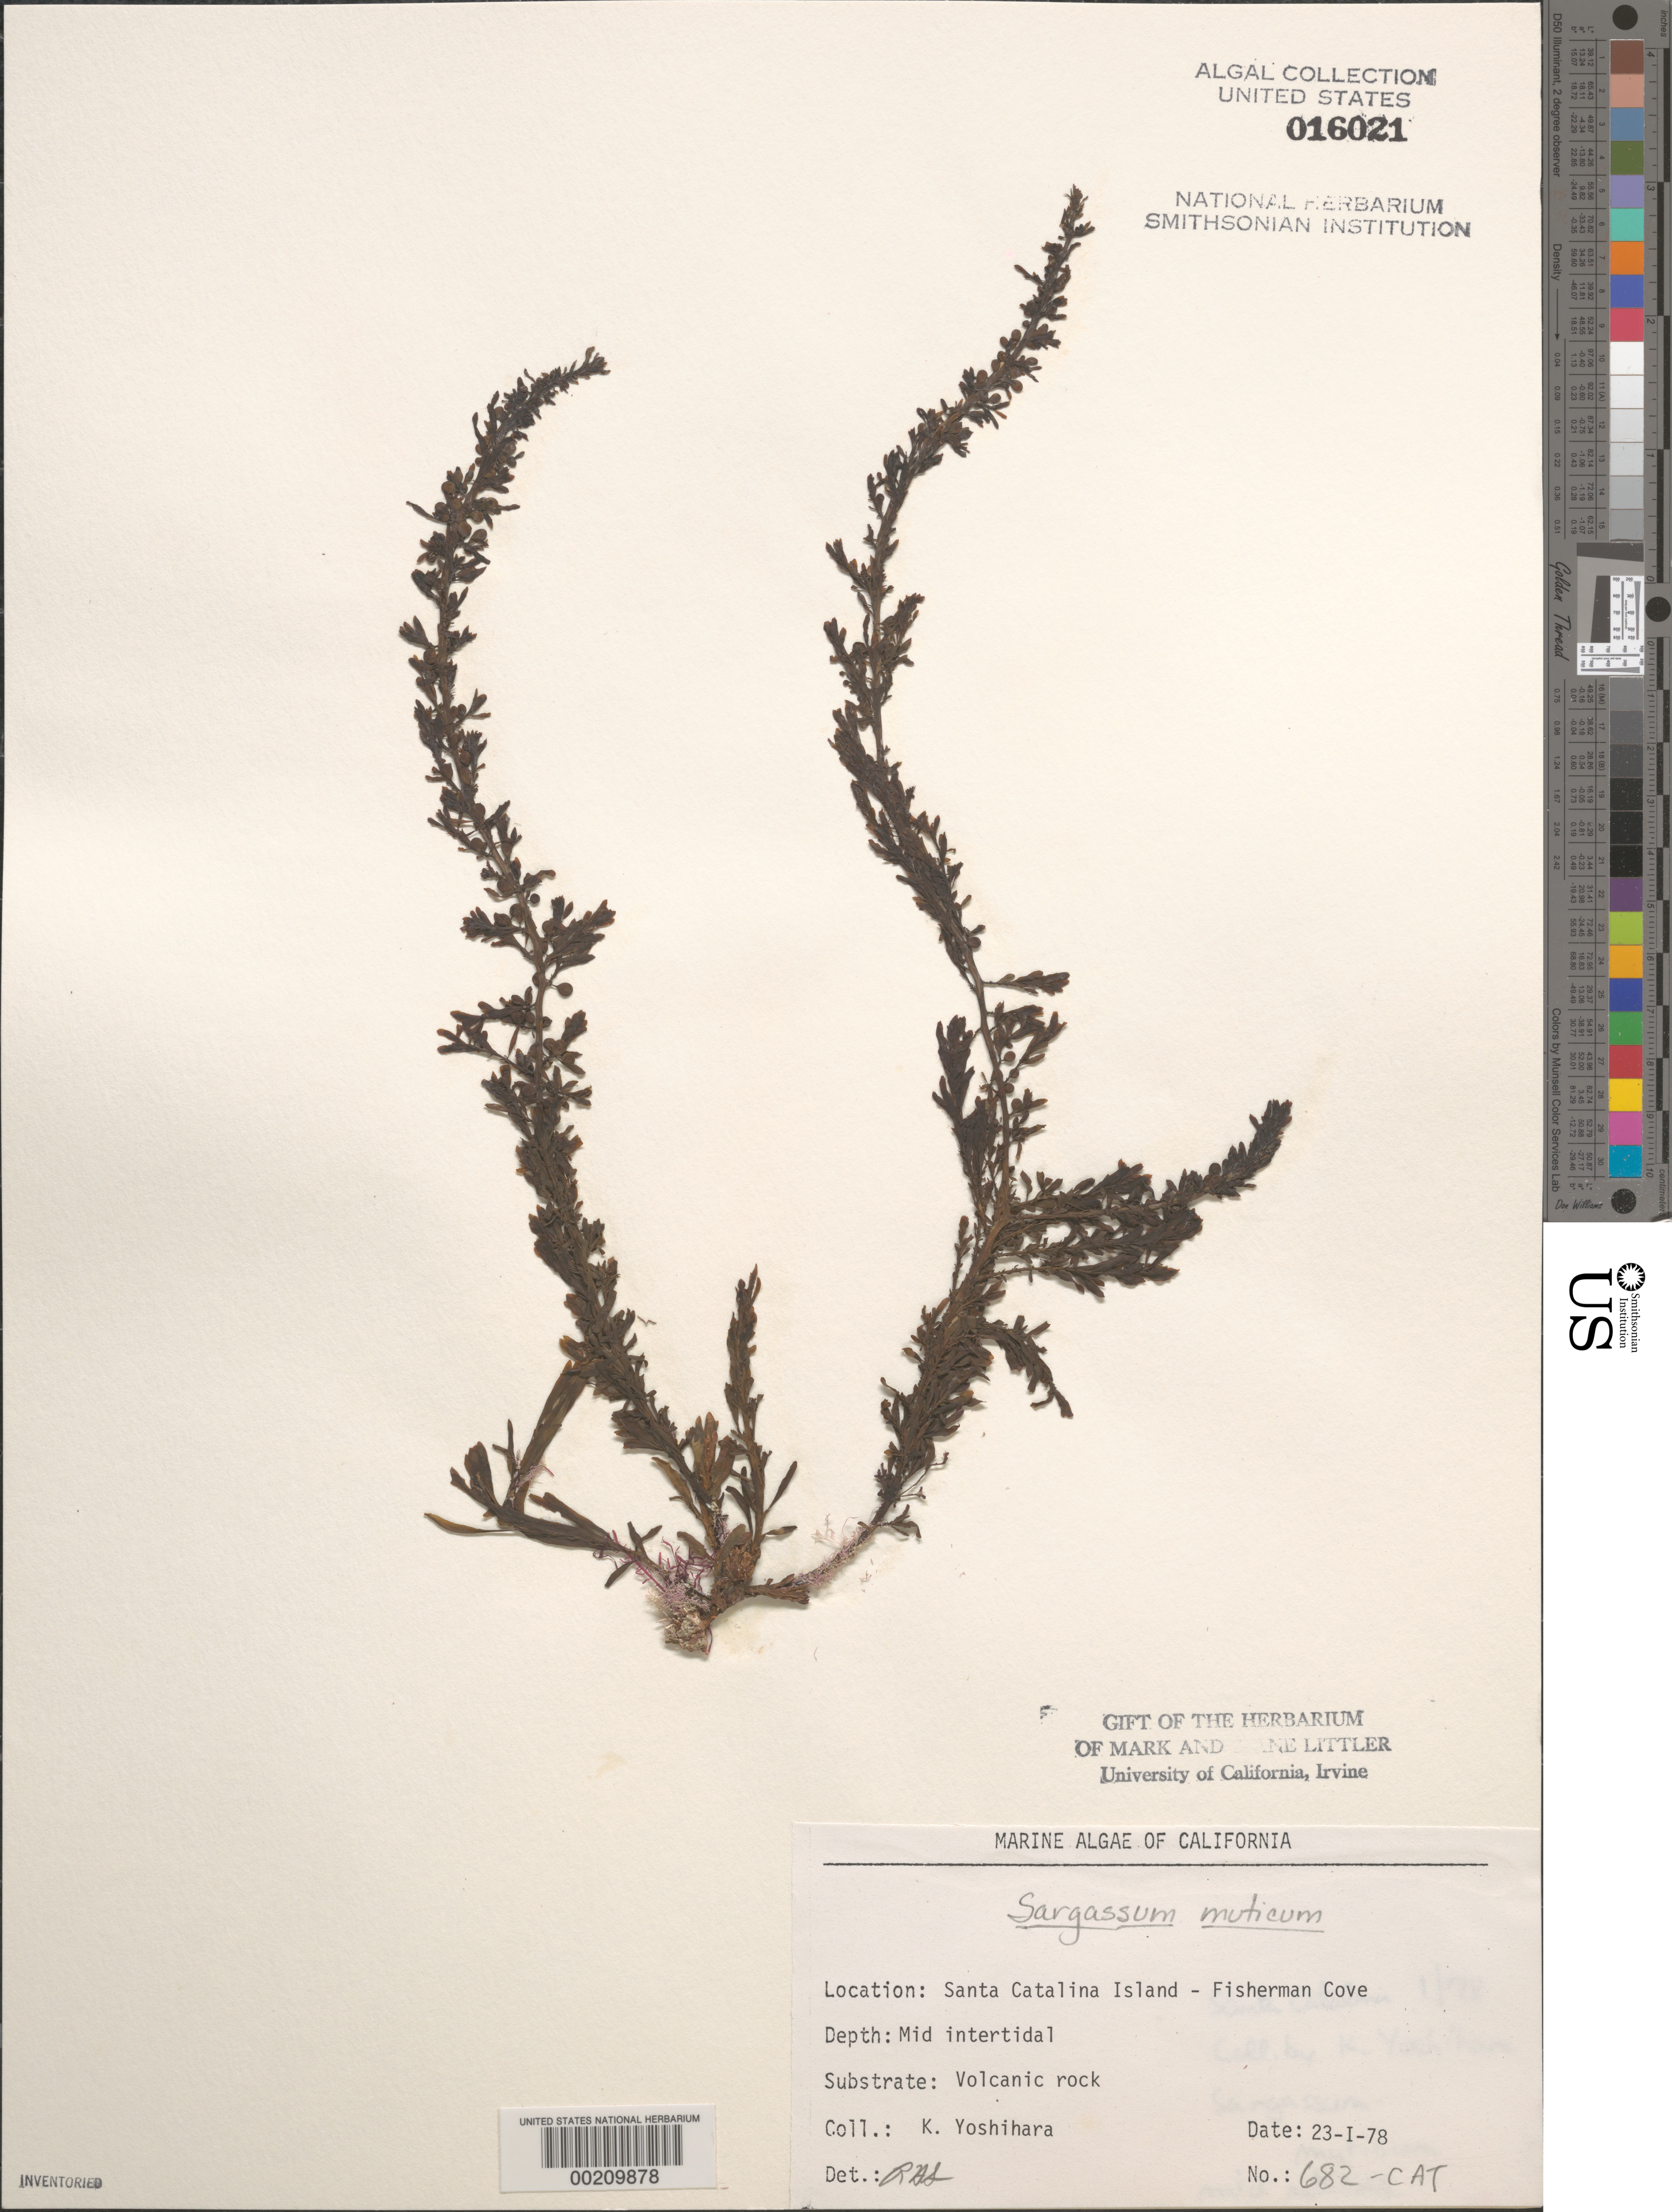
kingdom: Chromista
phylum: Ochrophyta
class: Phaeophyceae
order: Fucales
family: Sargassaceae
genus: Sargassum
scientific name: Sargassum muticum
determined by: Sims, Robert H.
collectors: K. Yoshihara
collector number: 682-cat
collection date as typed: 23 Jan 1978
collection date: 1978-01-23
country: United States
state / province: California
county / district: Los Angeles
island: Santa Catalina Island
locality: Fishermen Cove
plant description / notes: BLM-SOCALBIGHT Rocky Intertidal Survey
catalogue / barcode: US 16021